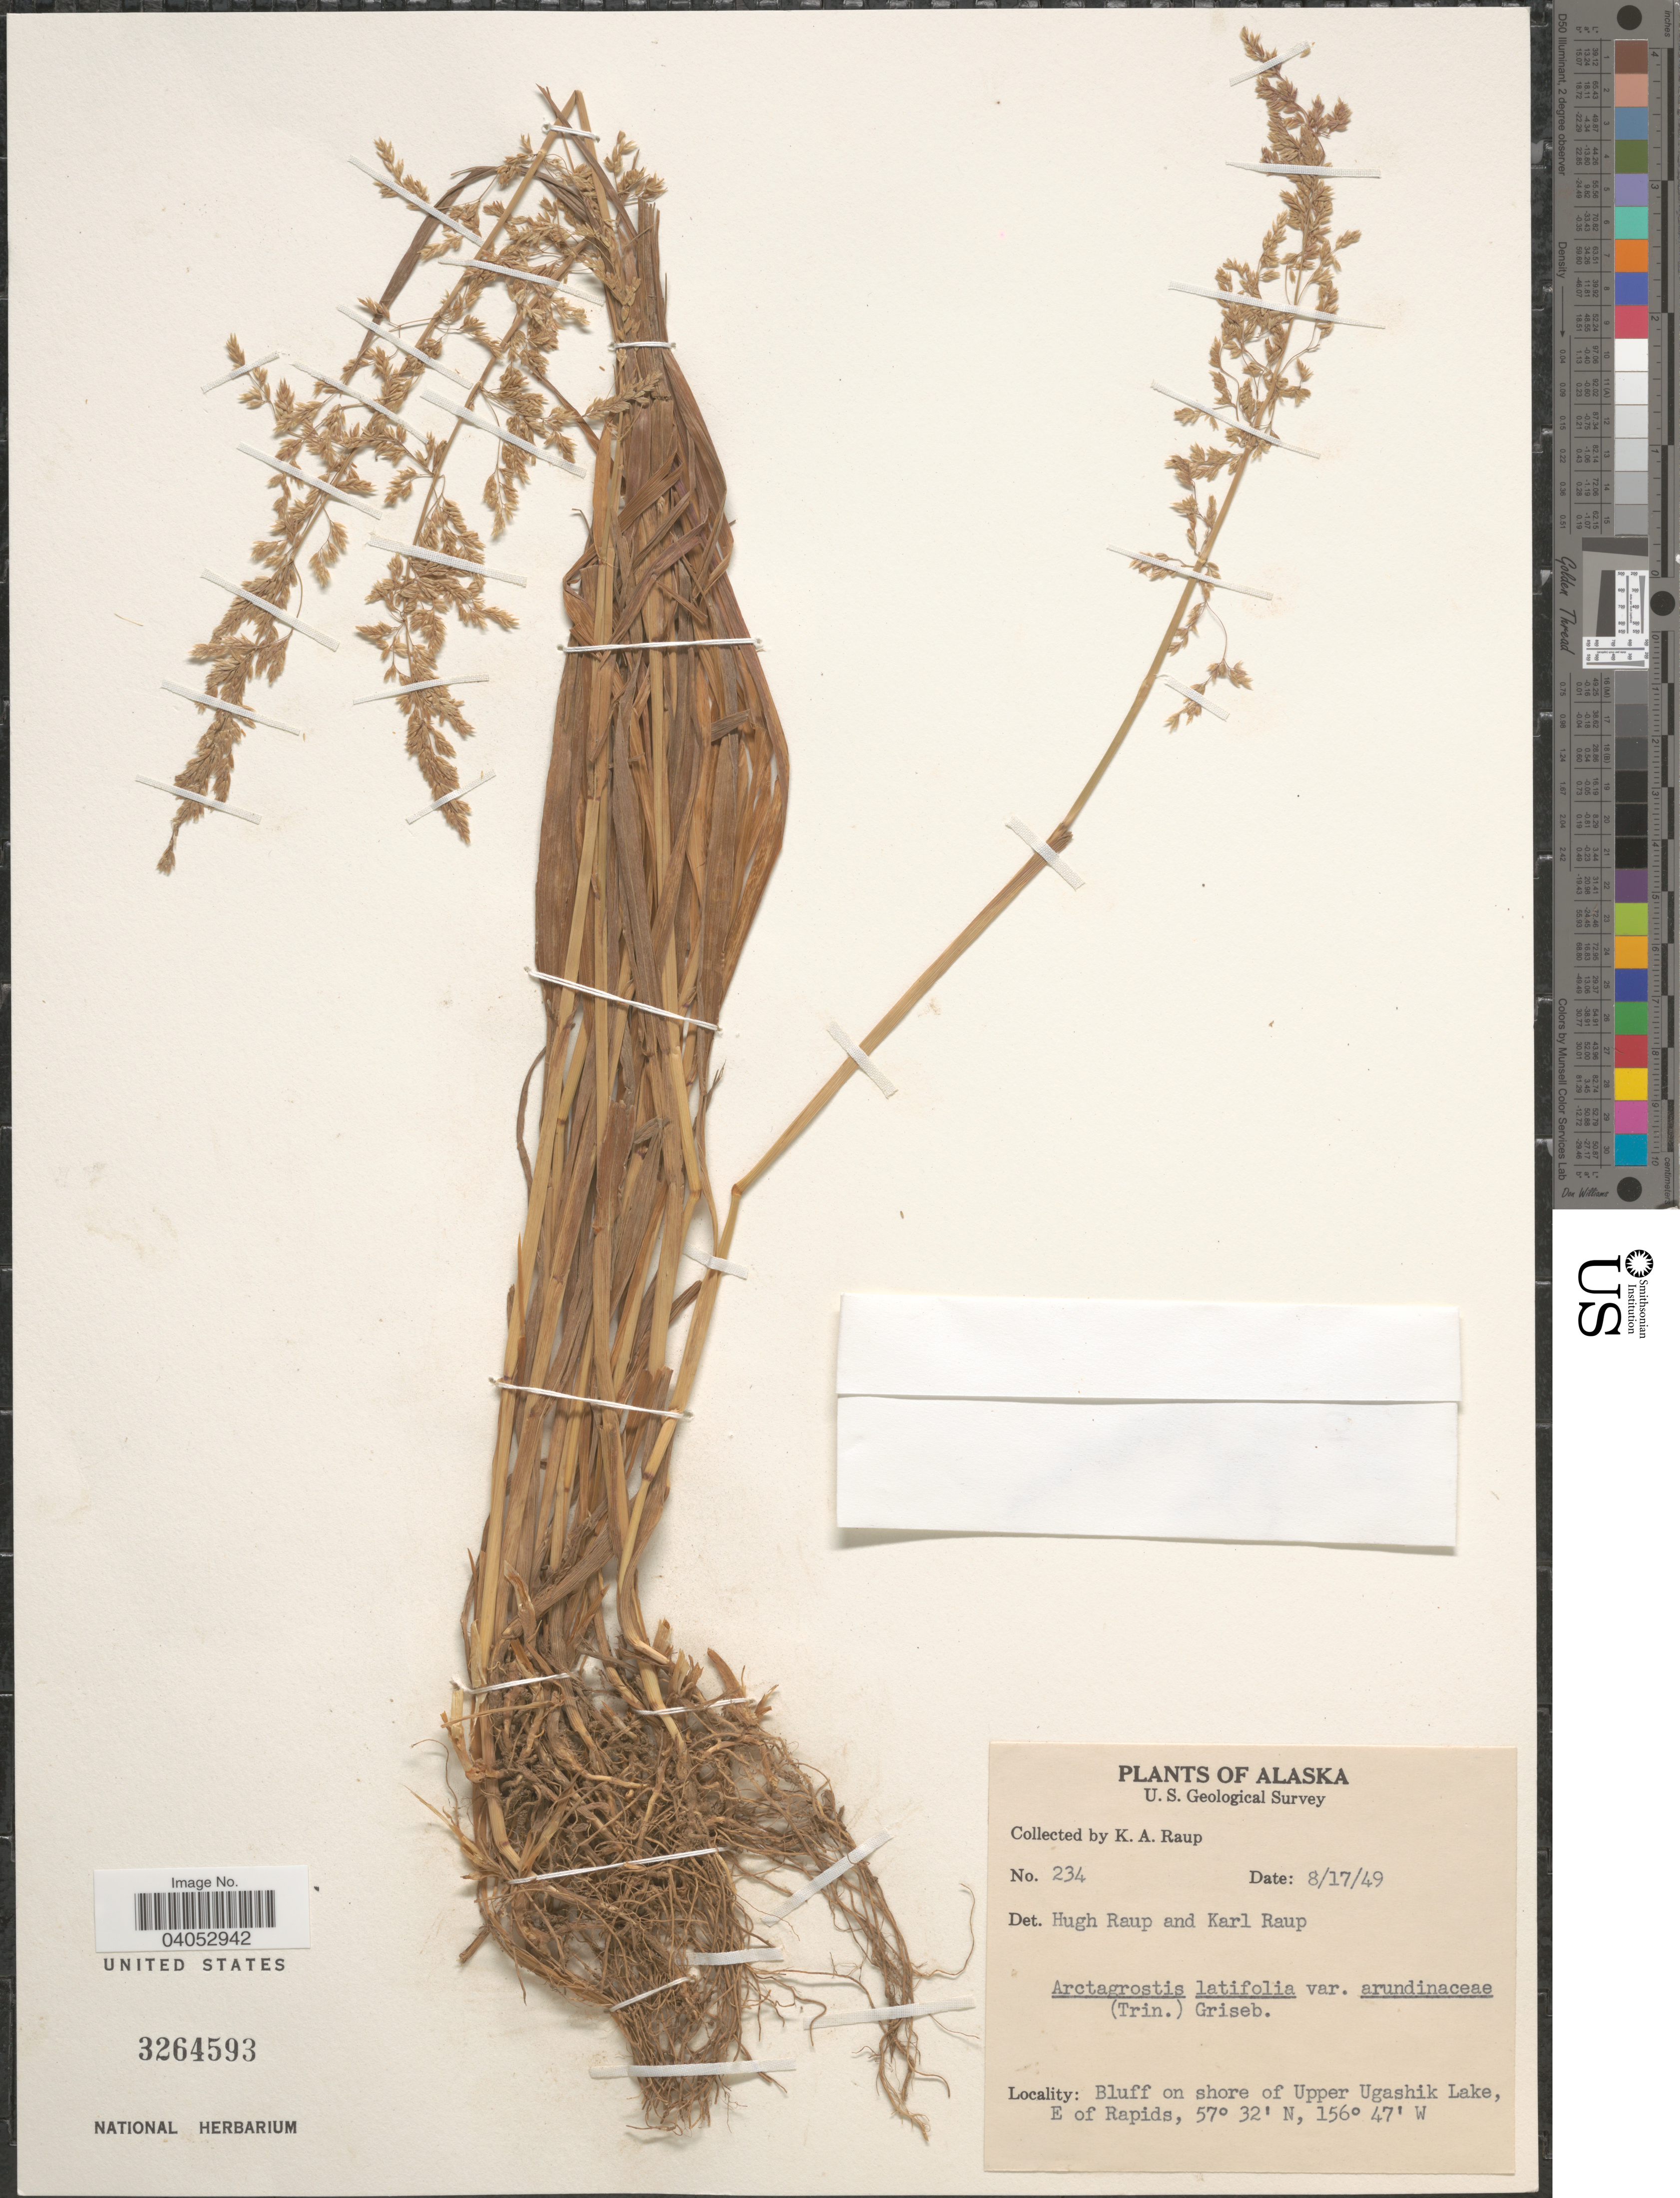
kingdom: Plantae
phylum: Tracheophyta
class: Liliopsida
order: Poales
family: Poaceae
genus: Arctagrostis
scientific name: Arctagrostis latifolia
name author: (R. Br.) Griseb.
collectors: K. Raup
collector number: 234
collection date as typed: Transcribed d/m/y: 17/8/49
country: United States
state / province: Alaska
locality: Bluff on shore of Upper Ugashik Lake, E of Rapids.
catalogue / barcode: US 3264593